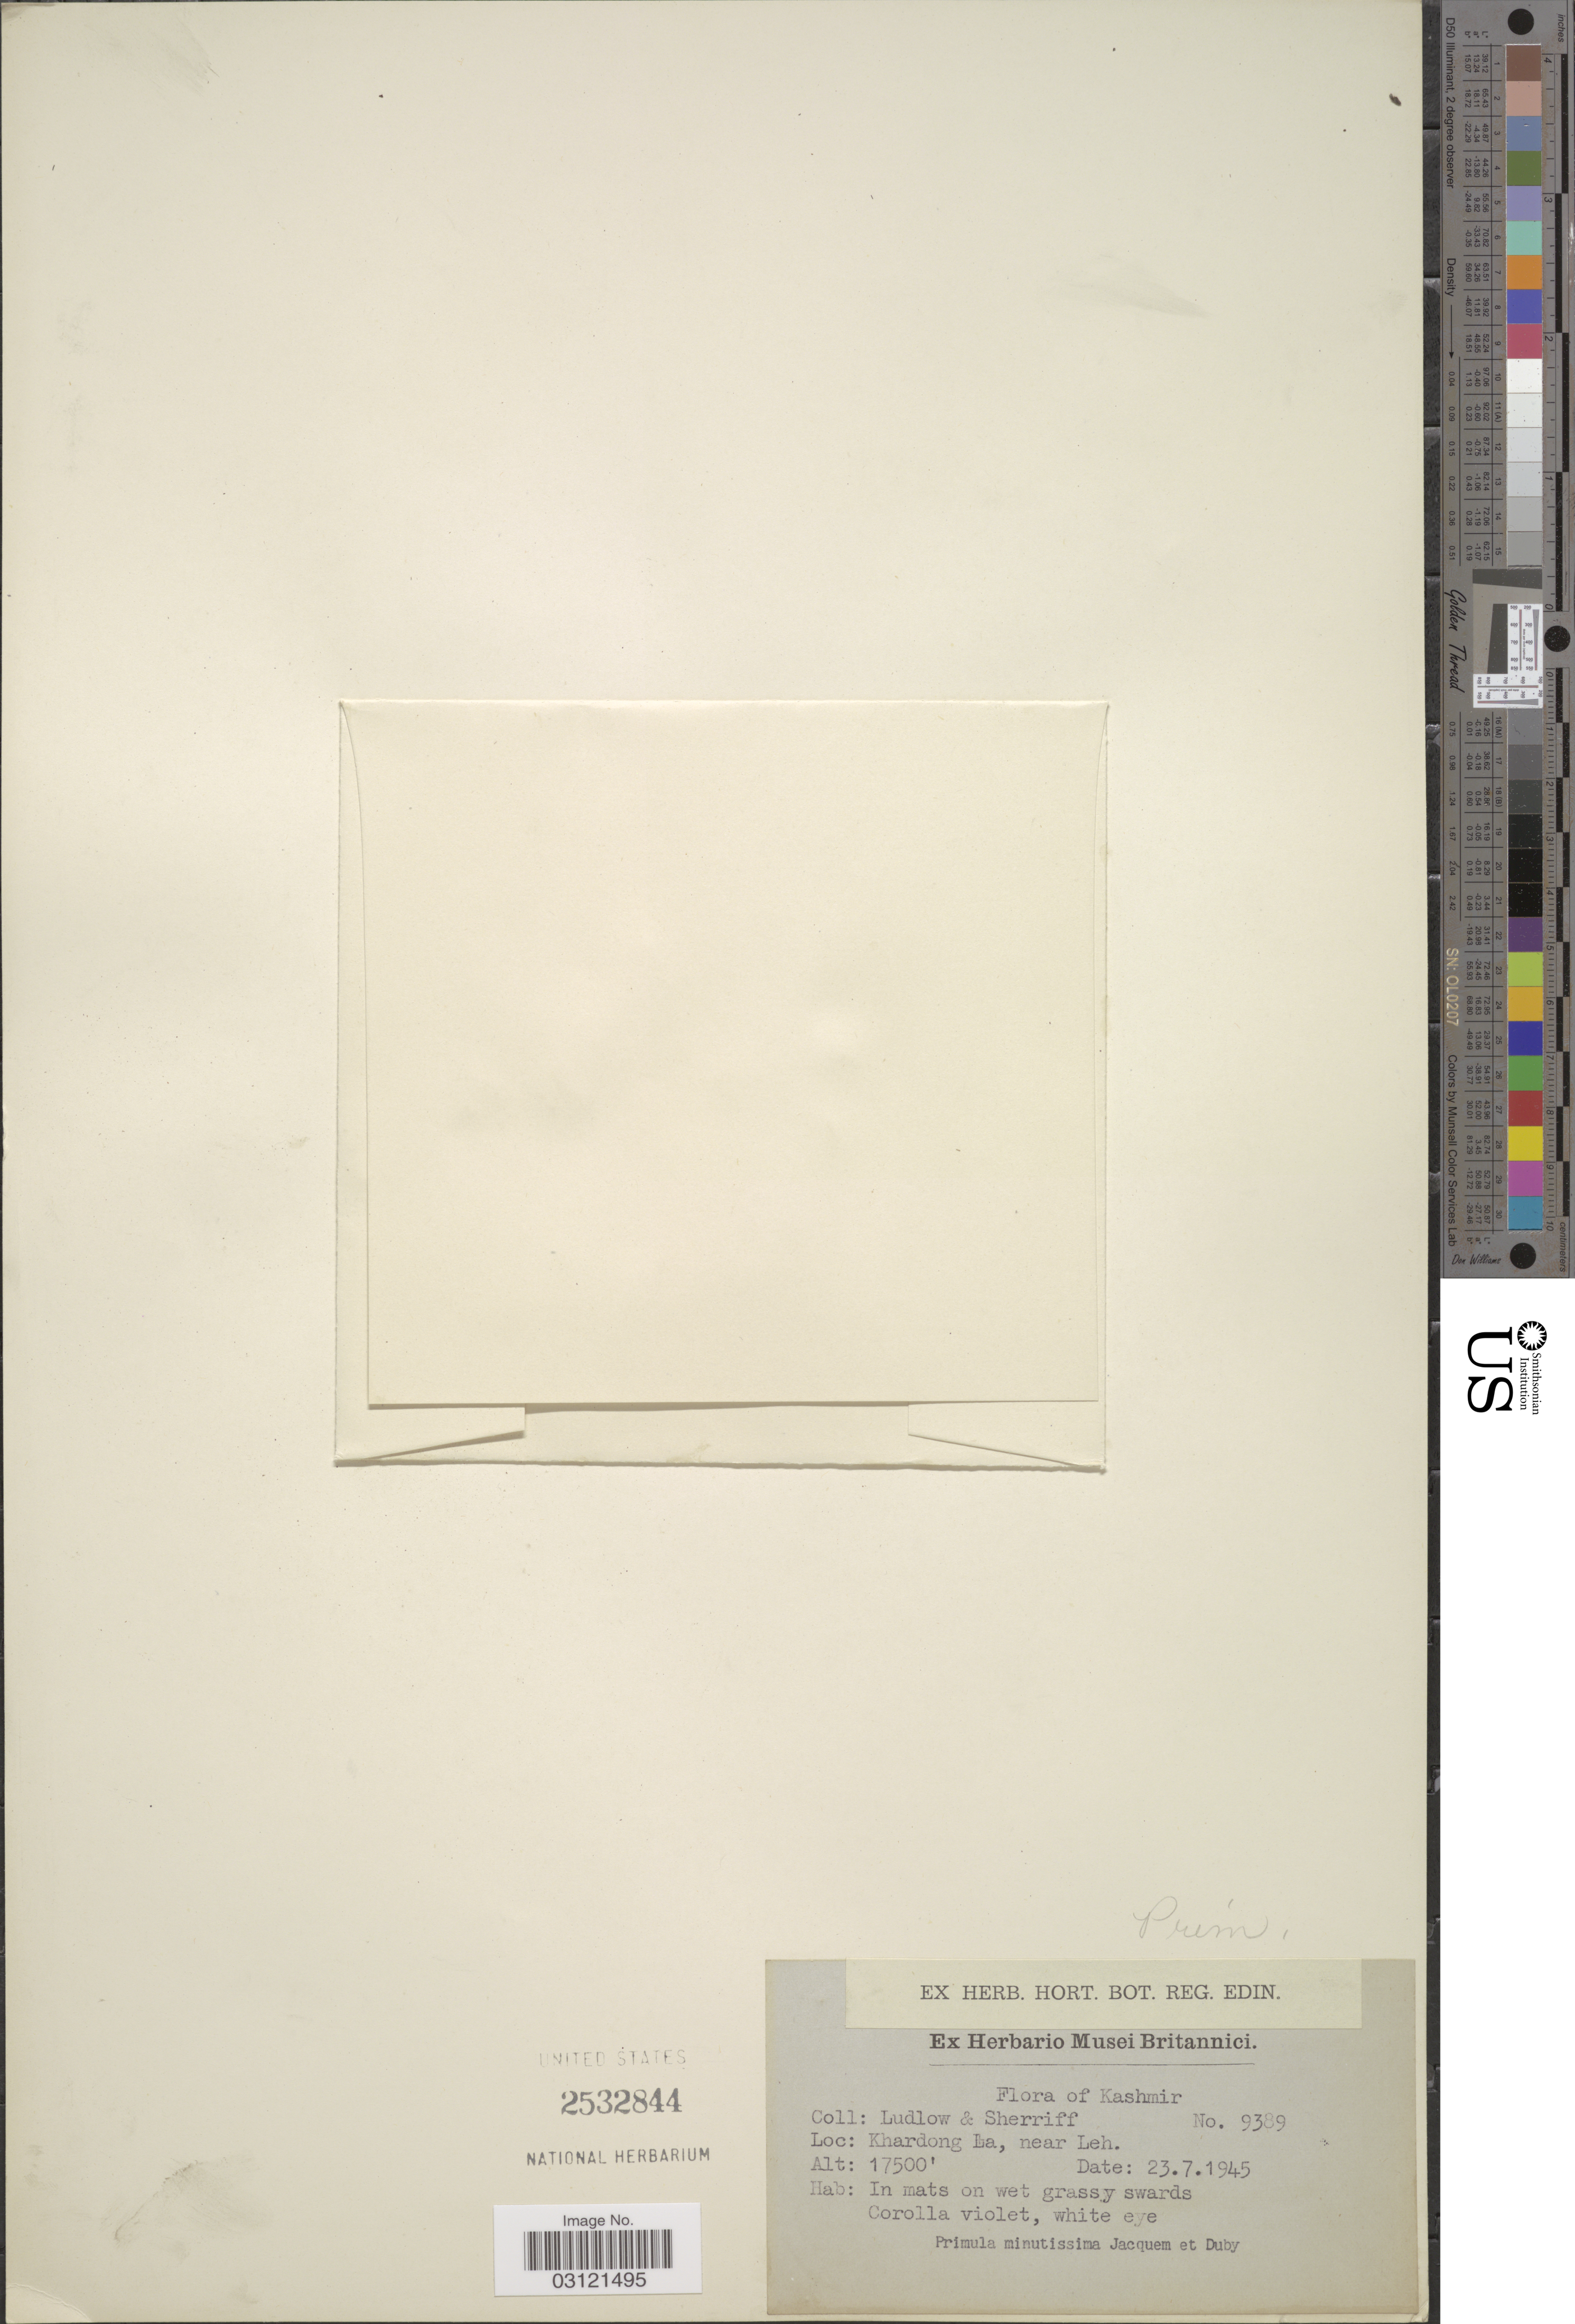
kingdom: Plantae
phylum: Tracheophyta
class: Magnoliopsida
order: Ericales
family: Primulaceae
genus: Primula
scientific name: Primula minutissima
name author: Jacquem. ex Duby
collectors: -. Ludlow & Sherriff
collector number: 9389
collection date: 1945-07-23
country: India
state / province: Jammu and Kashmir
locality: Kashmir. Khardong La, near Leh.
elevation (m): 533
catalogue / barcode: US 2532844